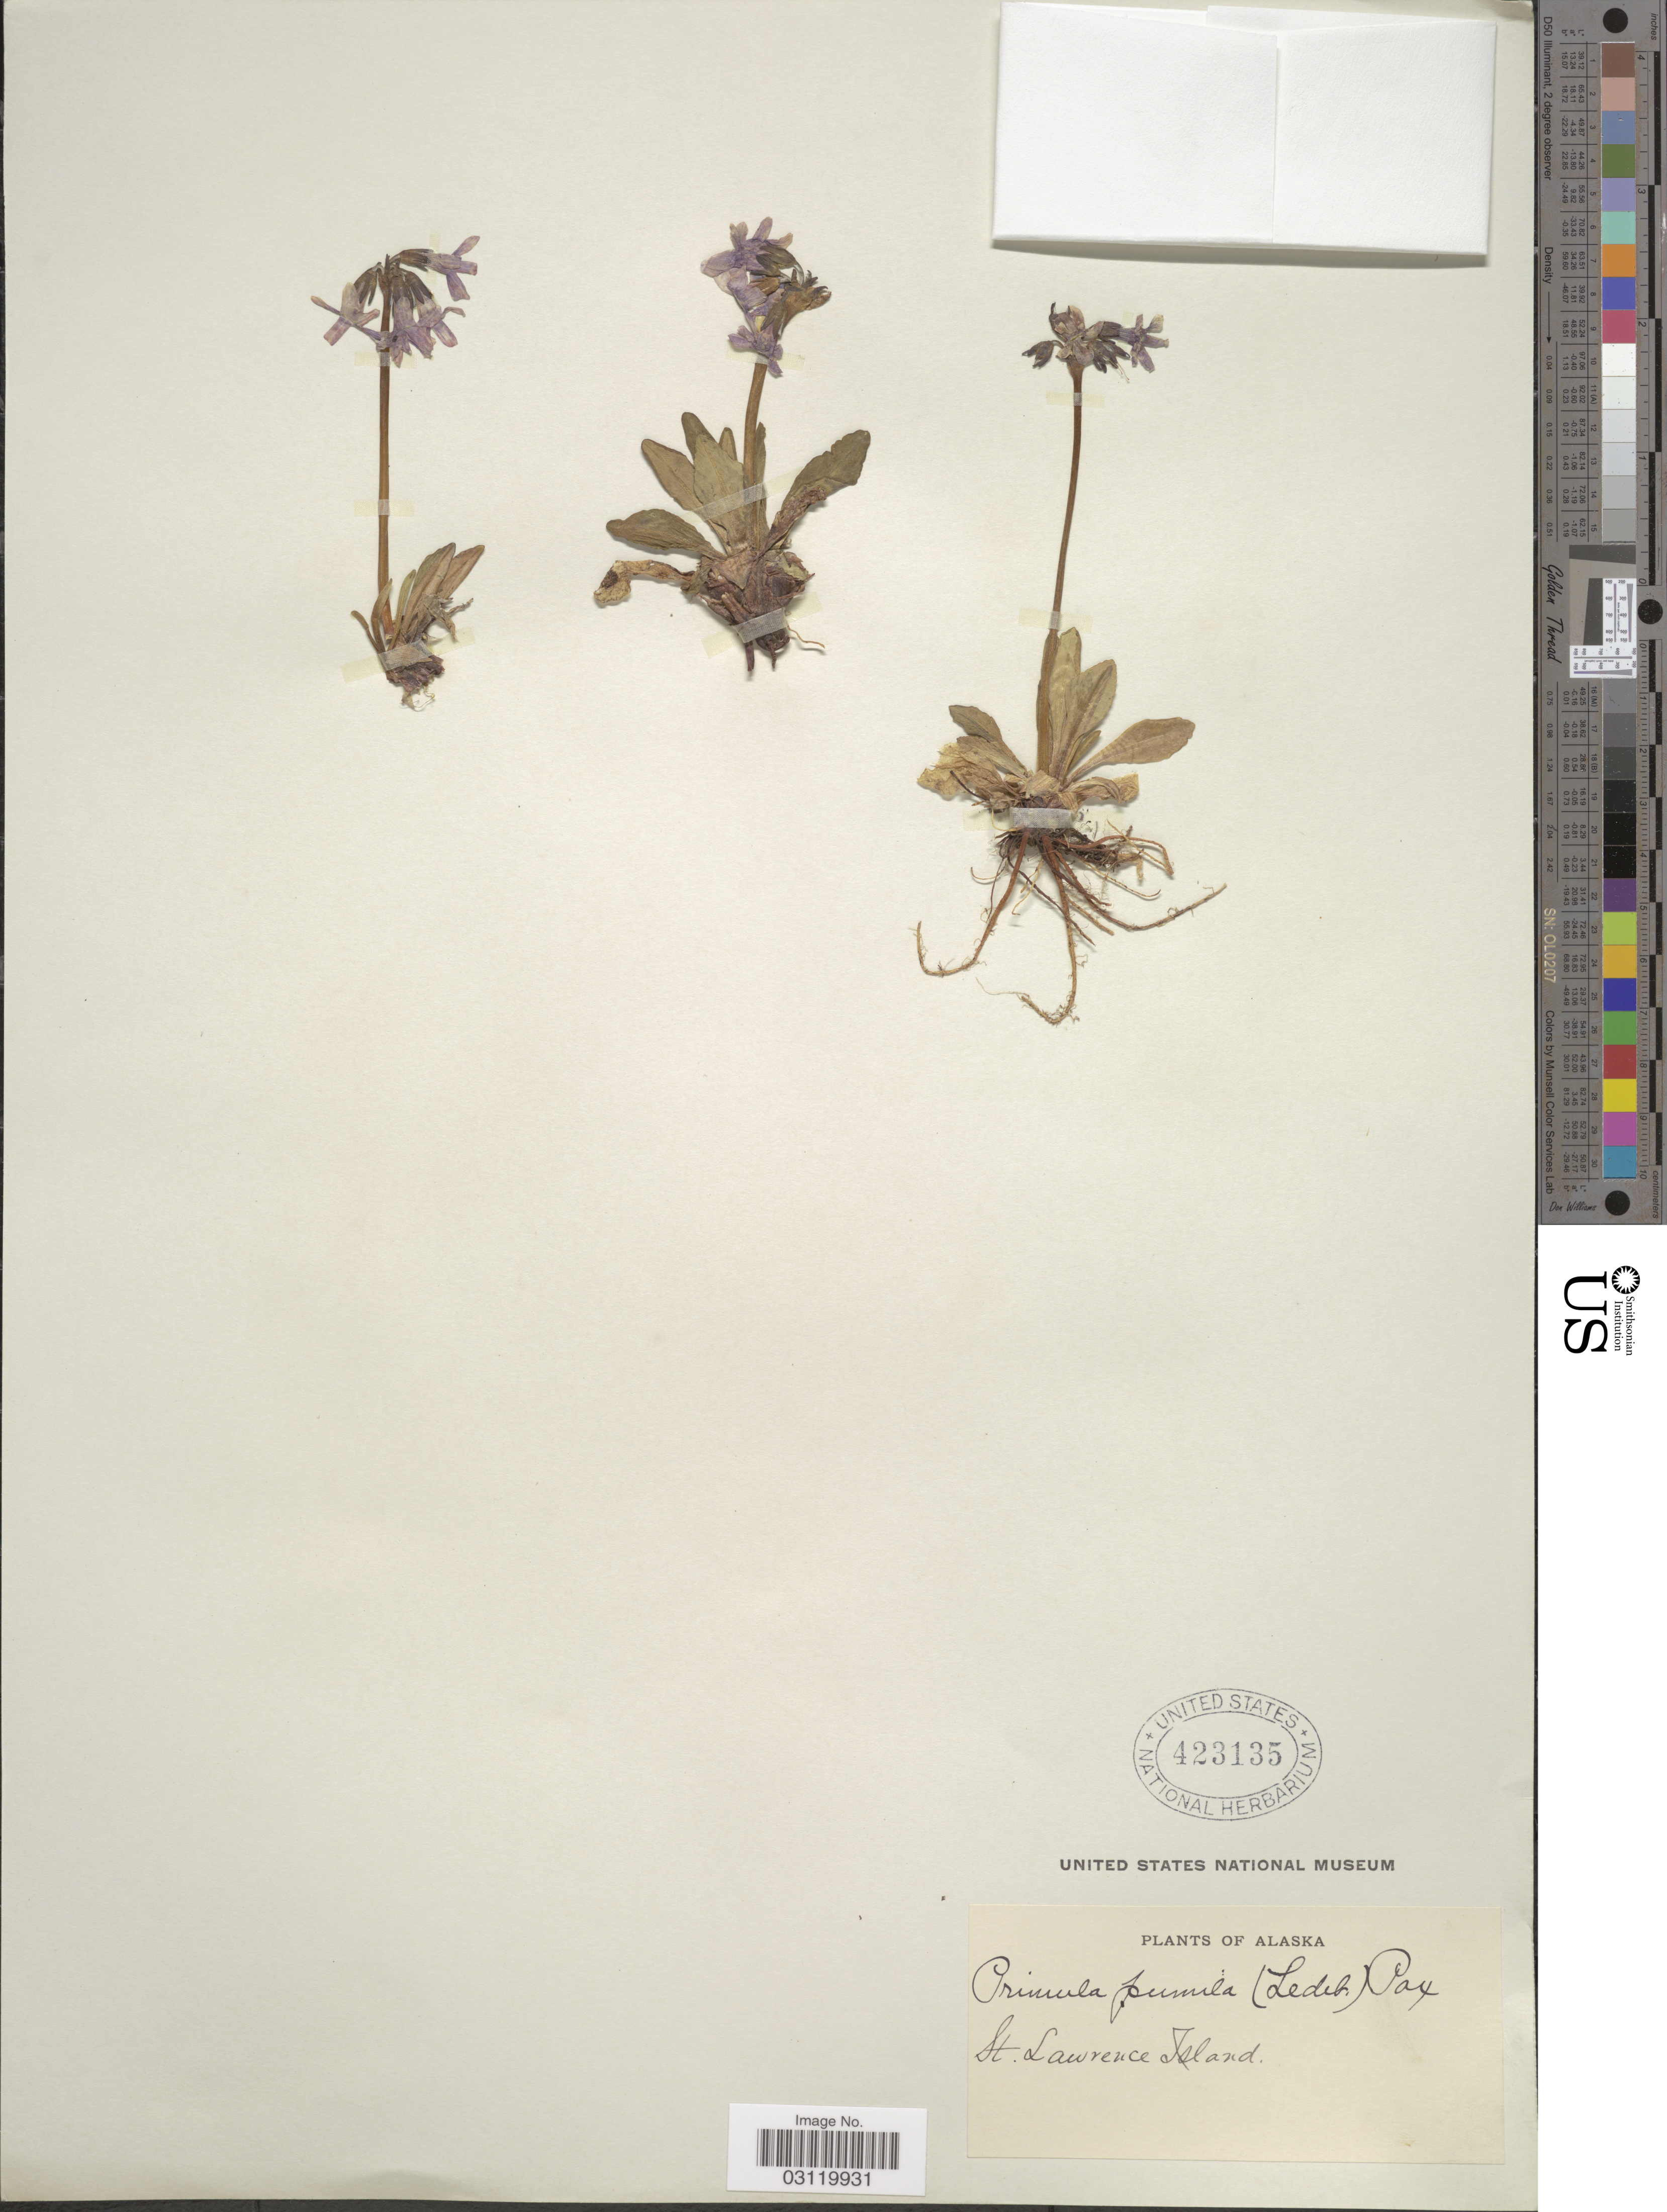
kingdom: Plantae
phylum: Tracheophyta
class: Magnoliopsida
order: Ericales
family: Primulaceae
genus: Primula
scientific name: Primula tschuktschorum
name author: Kjellm.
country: United States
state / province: Alaska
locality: St. Lawrence Island.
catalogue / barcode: US 423135